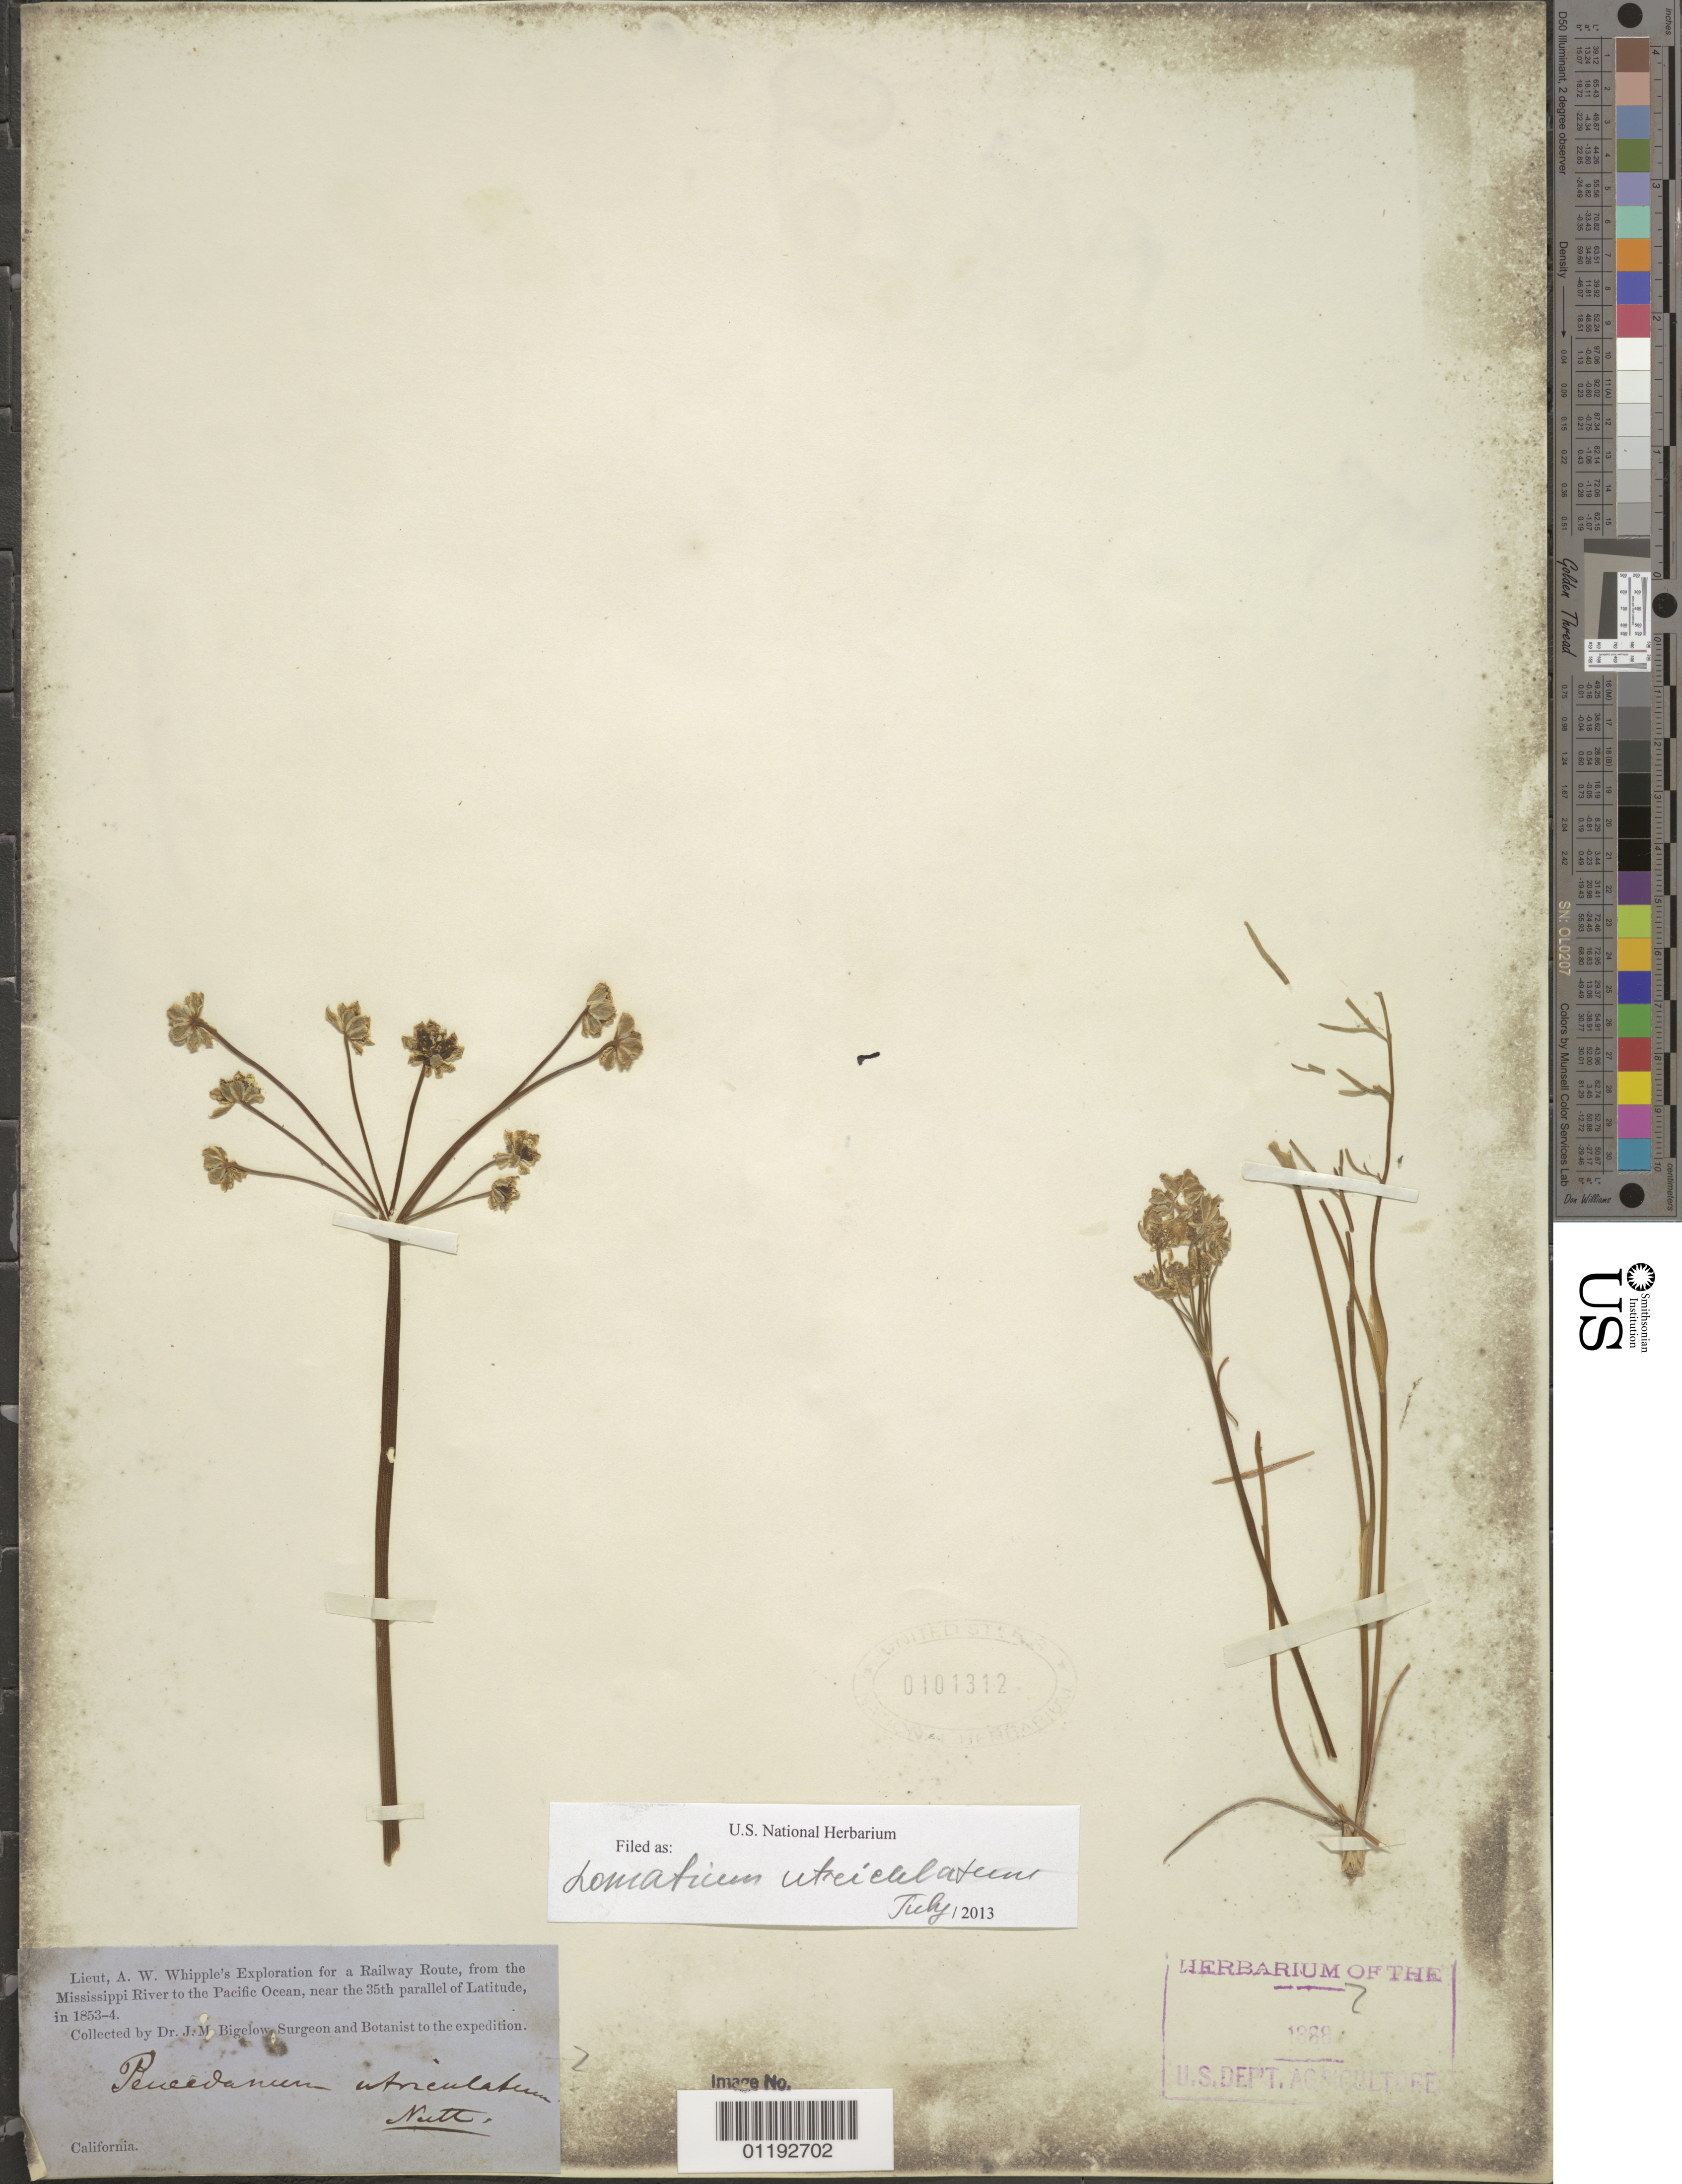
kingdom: Plantae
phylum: Tracheophyta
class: Magnoliopsida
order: Apiales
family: Apiaceae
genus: Lomatium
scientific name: Lomatium utriculatum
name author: (Nutt. ex Torr. & A. Gray) J.M. Coult. & Rose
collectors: J. M. Bigelow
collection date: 1853/1854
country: United States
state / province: California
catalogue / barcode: US 101312